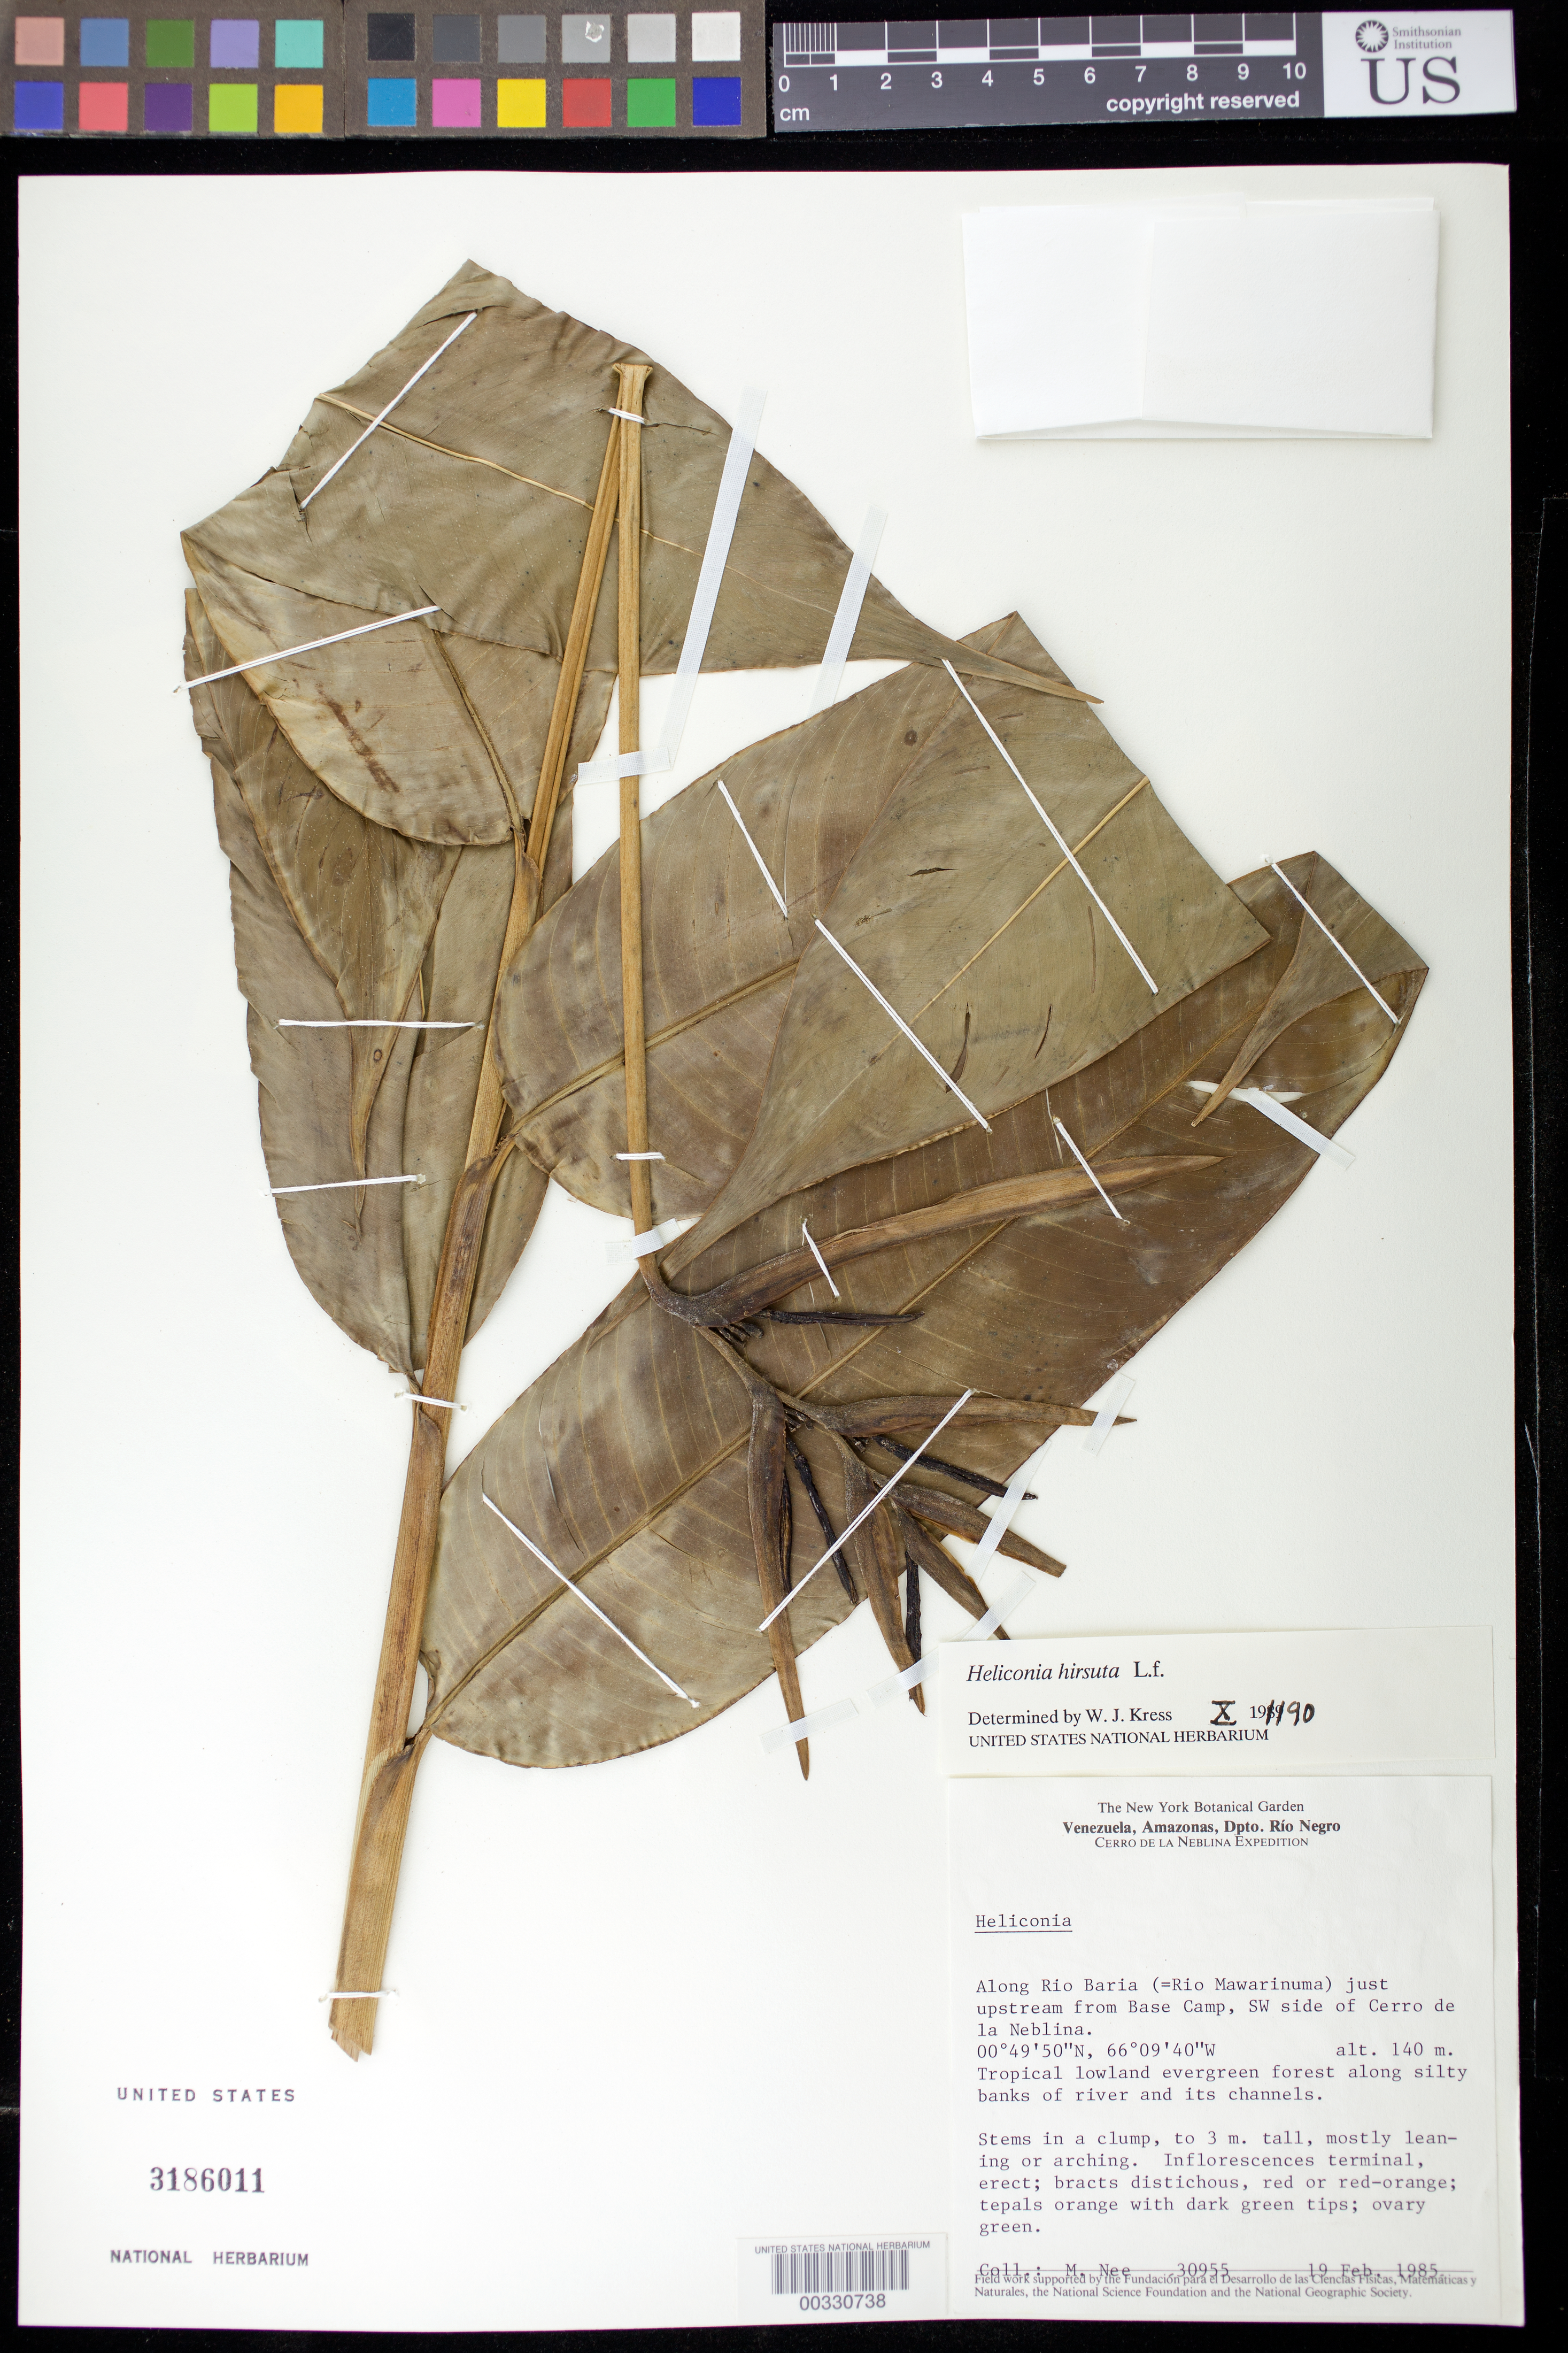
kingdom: Plantae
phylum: Tracheophyta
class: Liliopsida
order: Zingiberales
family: Heliconiaceae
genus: Heliconia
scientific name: Heliconia hirsuta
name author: L. f.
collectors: M. Nee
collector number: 30955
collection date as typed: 19 Feb 1985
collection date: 1985-02-19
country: Venezuela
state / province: Amazonas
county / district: Rio Negro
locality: Cerro de la neblina expedition, along rio baria (=rio mawarinuma) just upstream from base camp, sw side of cerro de la neblina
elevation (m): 140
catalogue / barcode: US 3186011